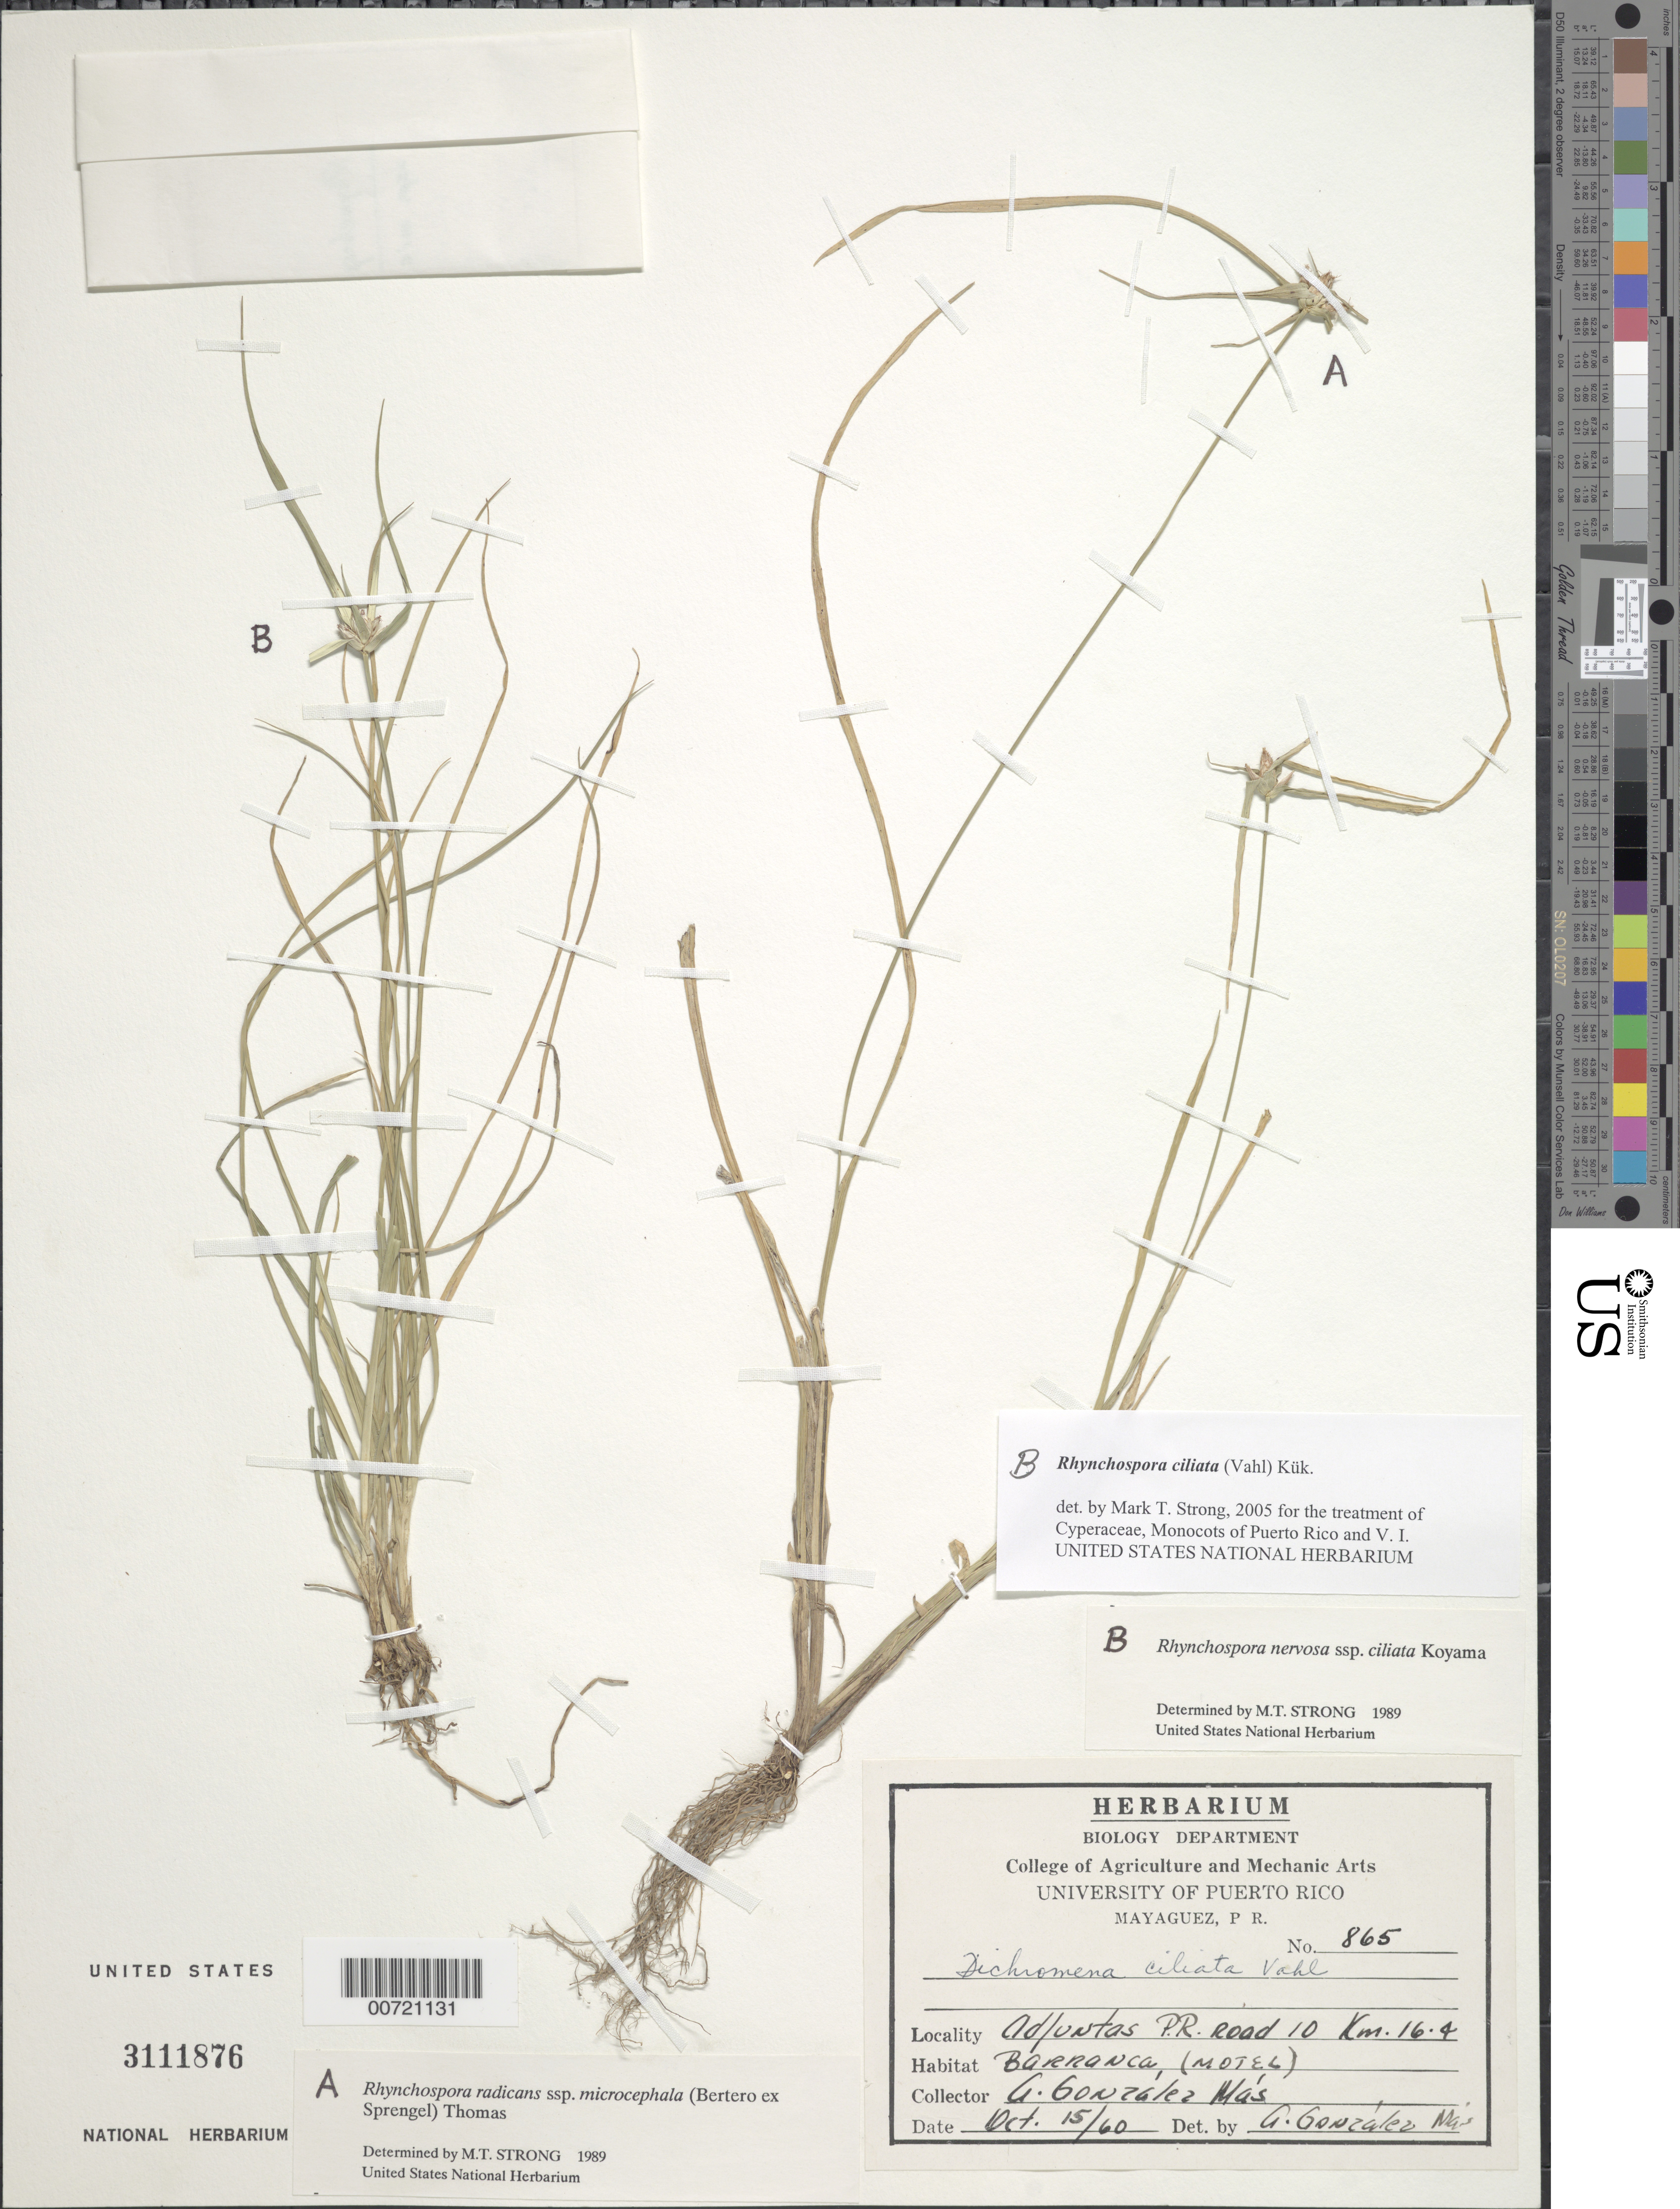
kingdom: Plantae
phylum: Tracheophyta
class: Liliopsida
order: Poales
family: Cyperaceae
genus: Rhynchospora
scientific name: Rhynchospora ciliata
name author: (G. Mey.) Kük.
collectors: A. González Más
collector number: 865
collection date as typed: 15 Oct 1960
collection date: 1960-10-15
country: Puerto Rico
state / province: Adjuntas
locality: Adjuntas, road 10, km 9.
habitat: Roadbank.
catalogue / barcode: US 3111876